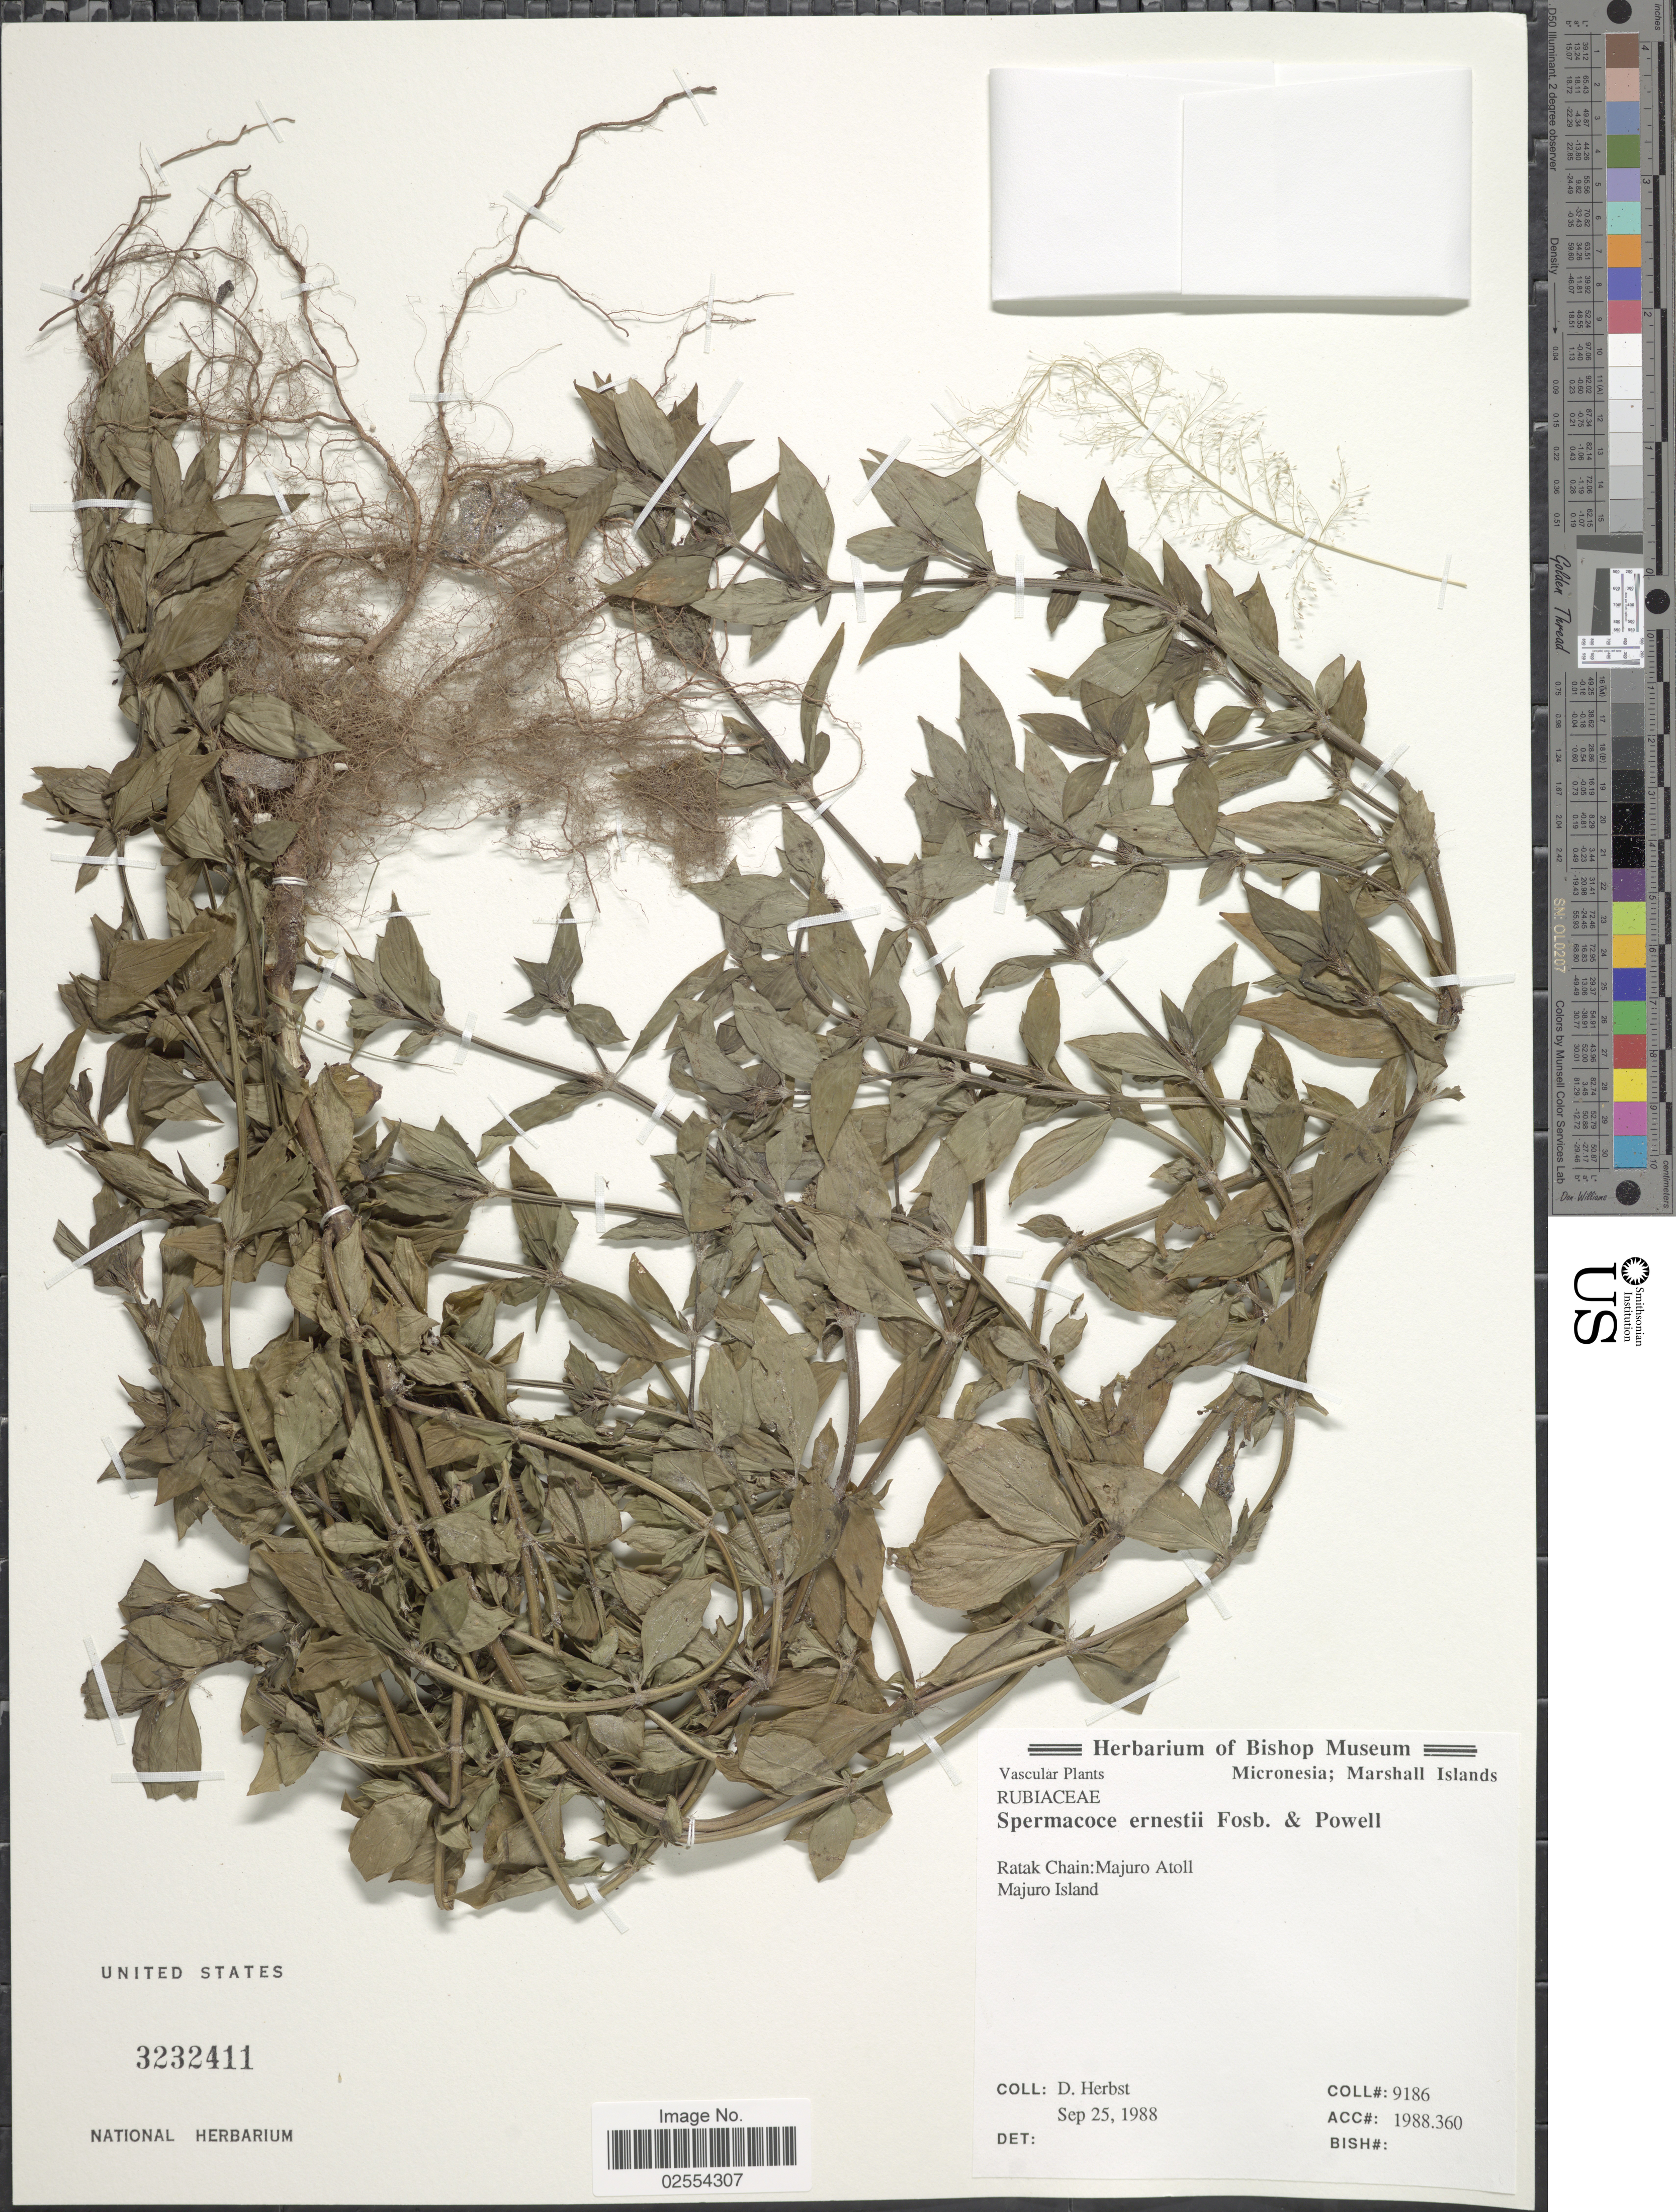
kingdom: Plantae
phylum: Tracheophyta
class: Magnoliopsida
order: Gentianales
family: Rubiaceae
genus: Spermacoce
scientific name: Spermacoce ernstii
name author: Fosberg & D.A. Powell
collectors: D. Herbst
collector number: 9186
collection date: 1988-09-25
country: Marshall Islands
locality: Micronesia, Ratak Chain: Majuro Atoll, Majuro Island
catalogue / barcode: US 3232411